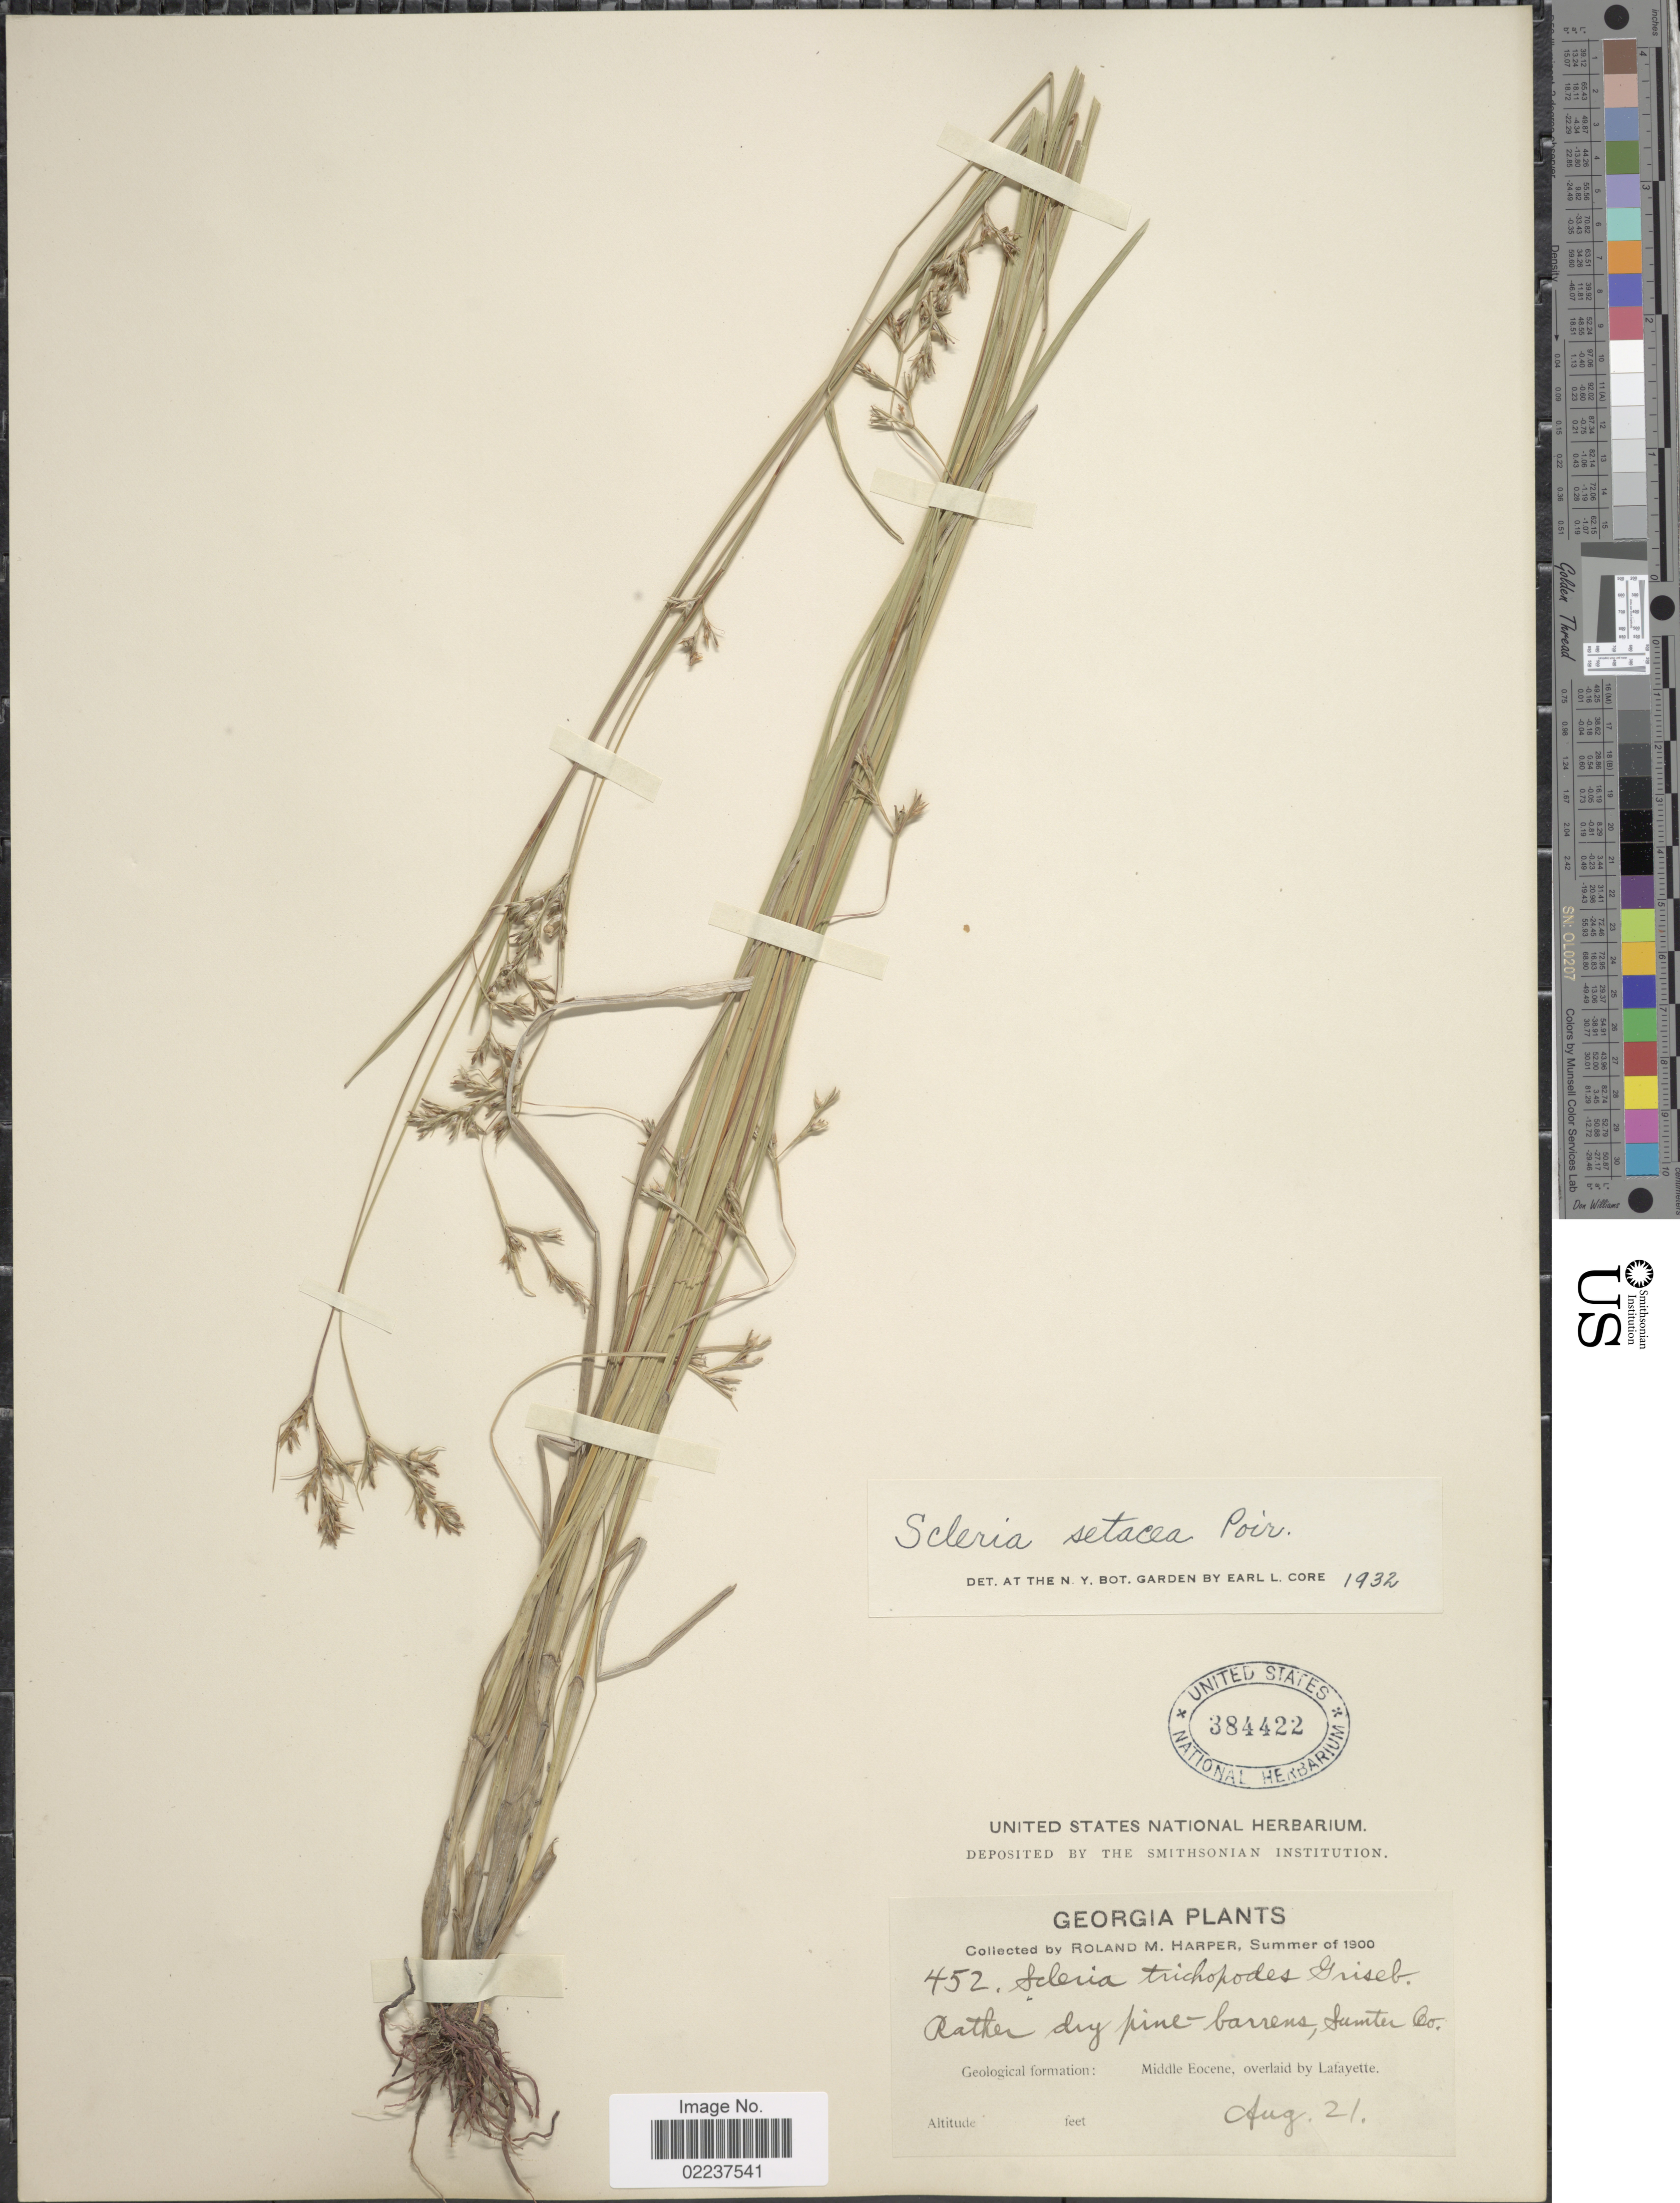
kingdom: Plantae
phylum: Tracheophyta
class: Liliopsida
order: Poales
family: Cyperaceae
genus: Scleria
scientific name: Scleria muehlenbergii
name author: Steud.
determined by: Strong, Mark T., (BOT), Smithsonian Institution - National Museum of Natural History (UNITED STATES)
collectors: R. M. Harper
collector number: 452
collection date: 1900-08-21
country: United States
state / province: Georgia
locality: Sumter Co.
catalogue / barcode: US 384422